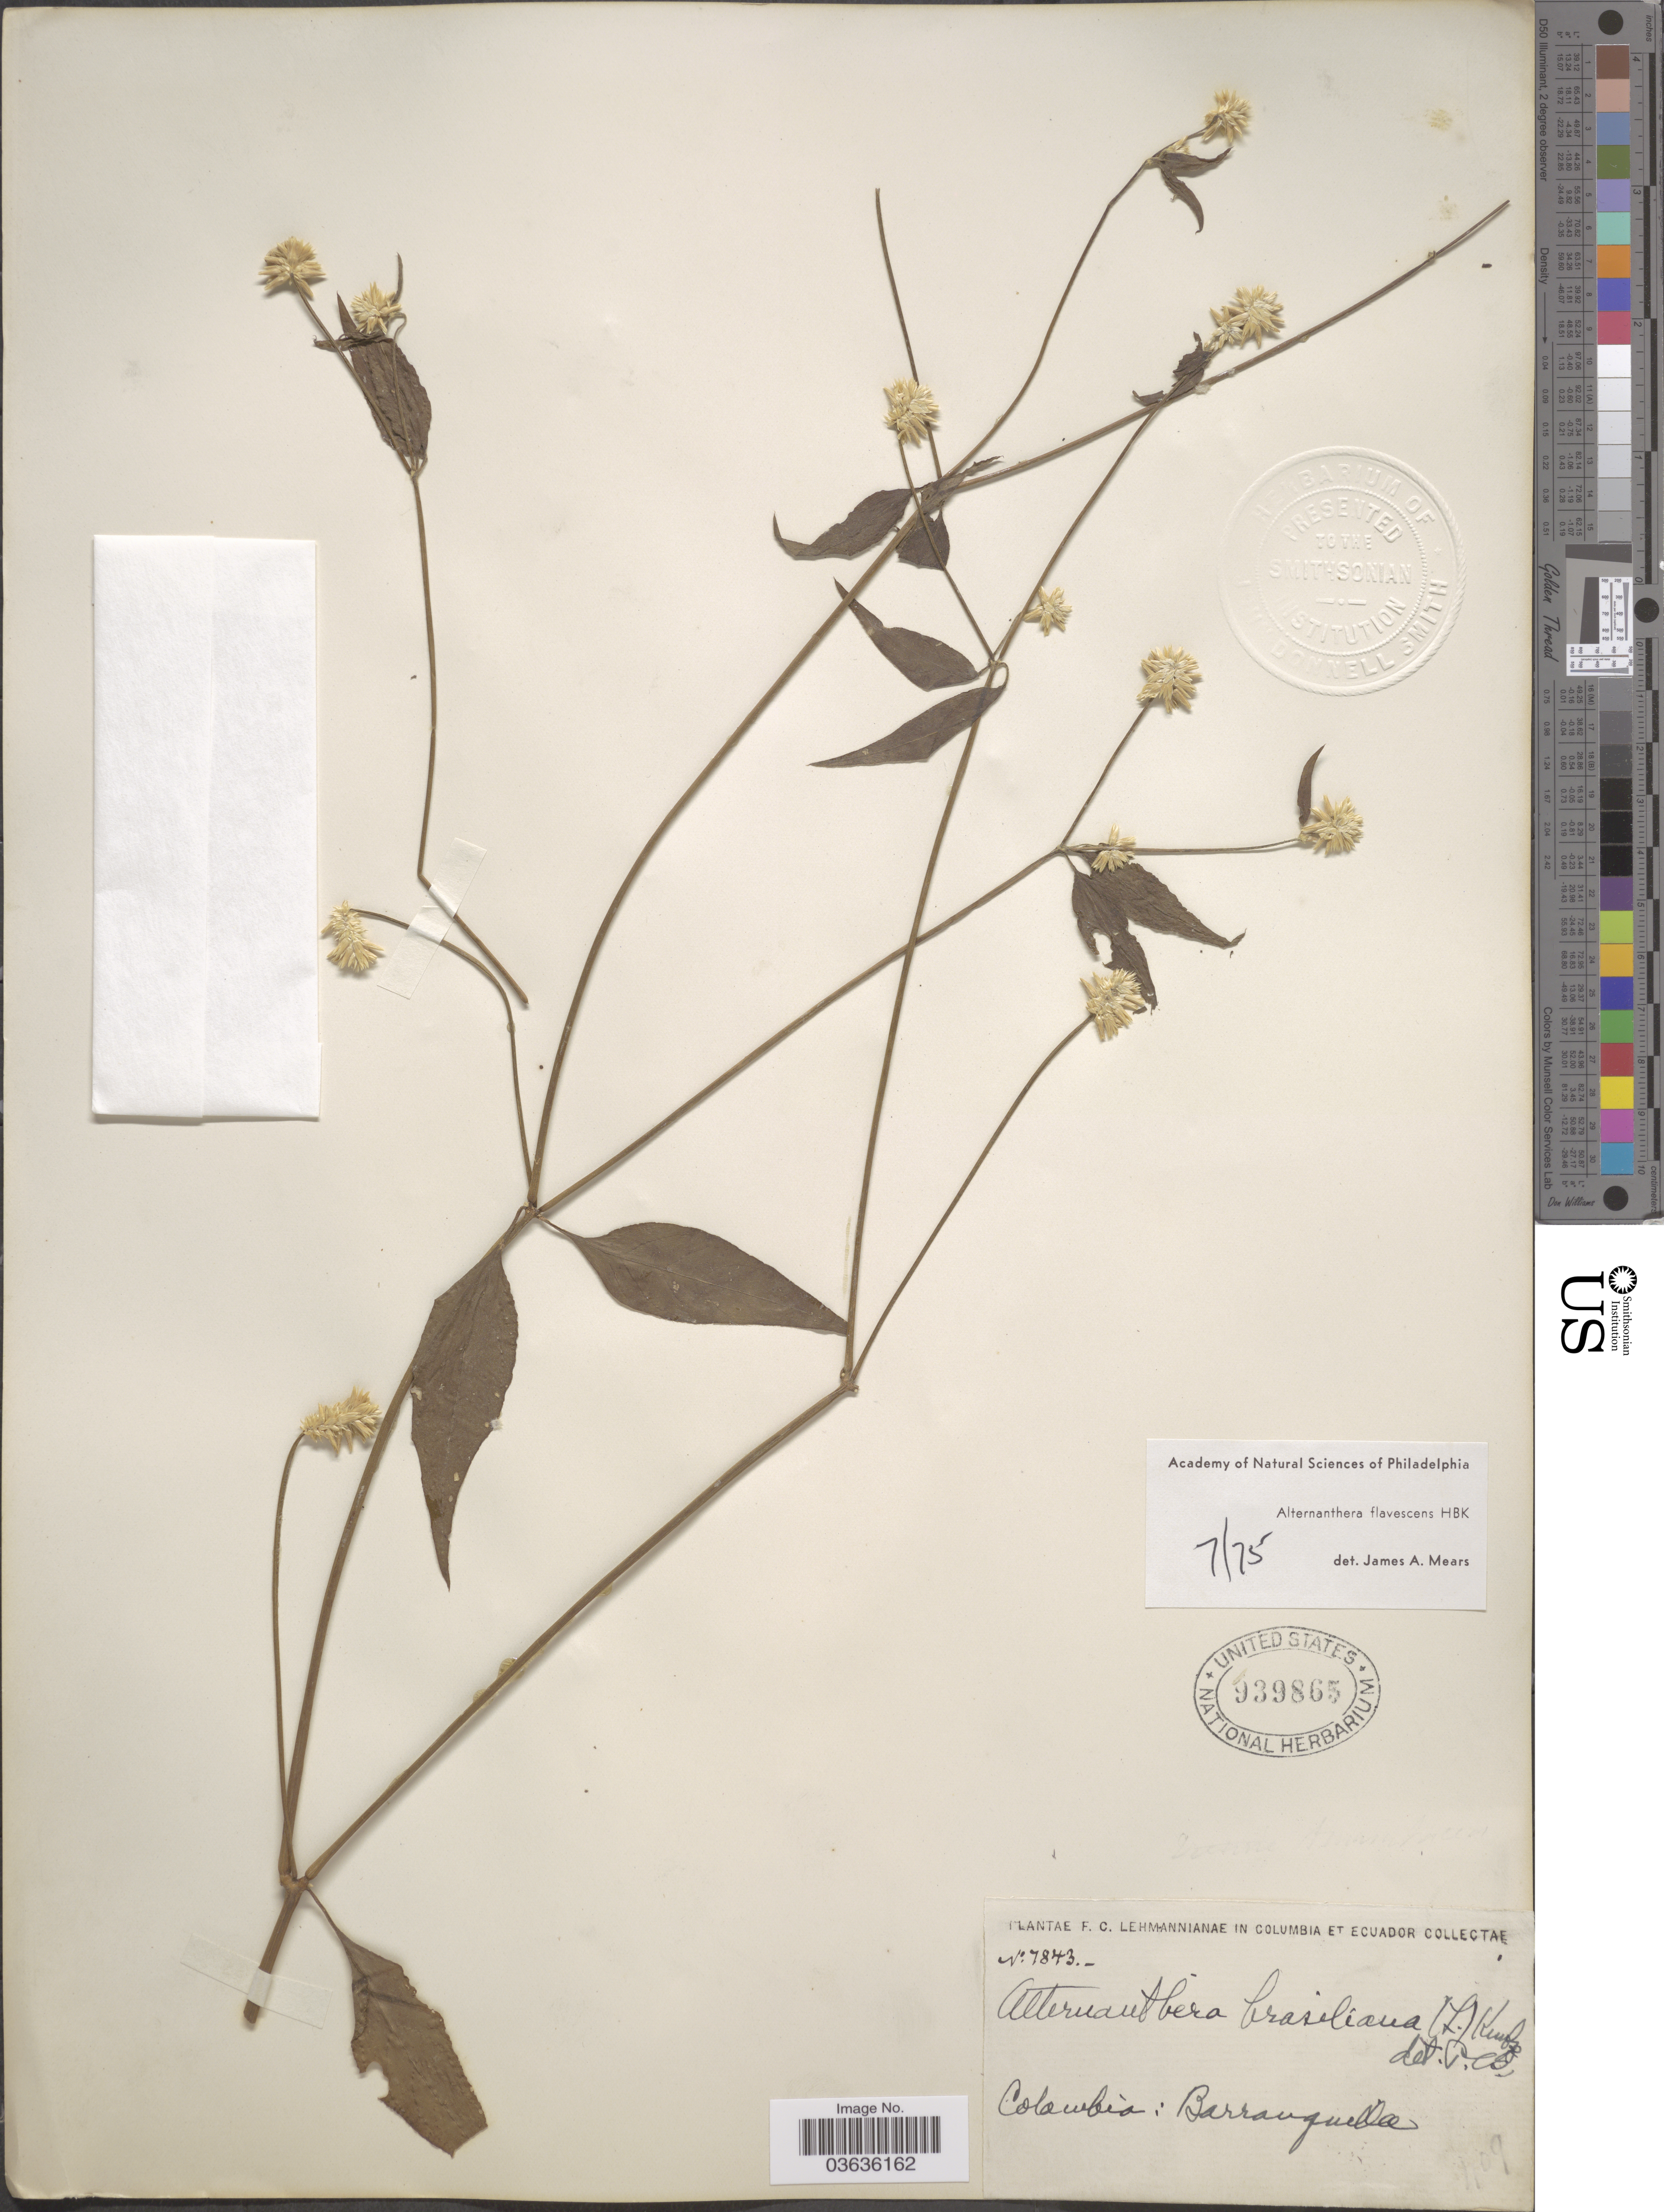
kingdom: Plantae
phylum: Tracheophyta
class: Magnoliopsida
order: Caryophyllales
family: Amaranthaceae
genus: Alternanthera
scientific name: Alternanthera flavescens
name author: Kunth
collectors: F. C. Lehmann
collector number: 7843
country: Colombia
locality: Barranquilla.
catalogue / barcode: US 939865